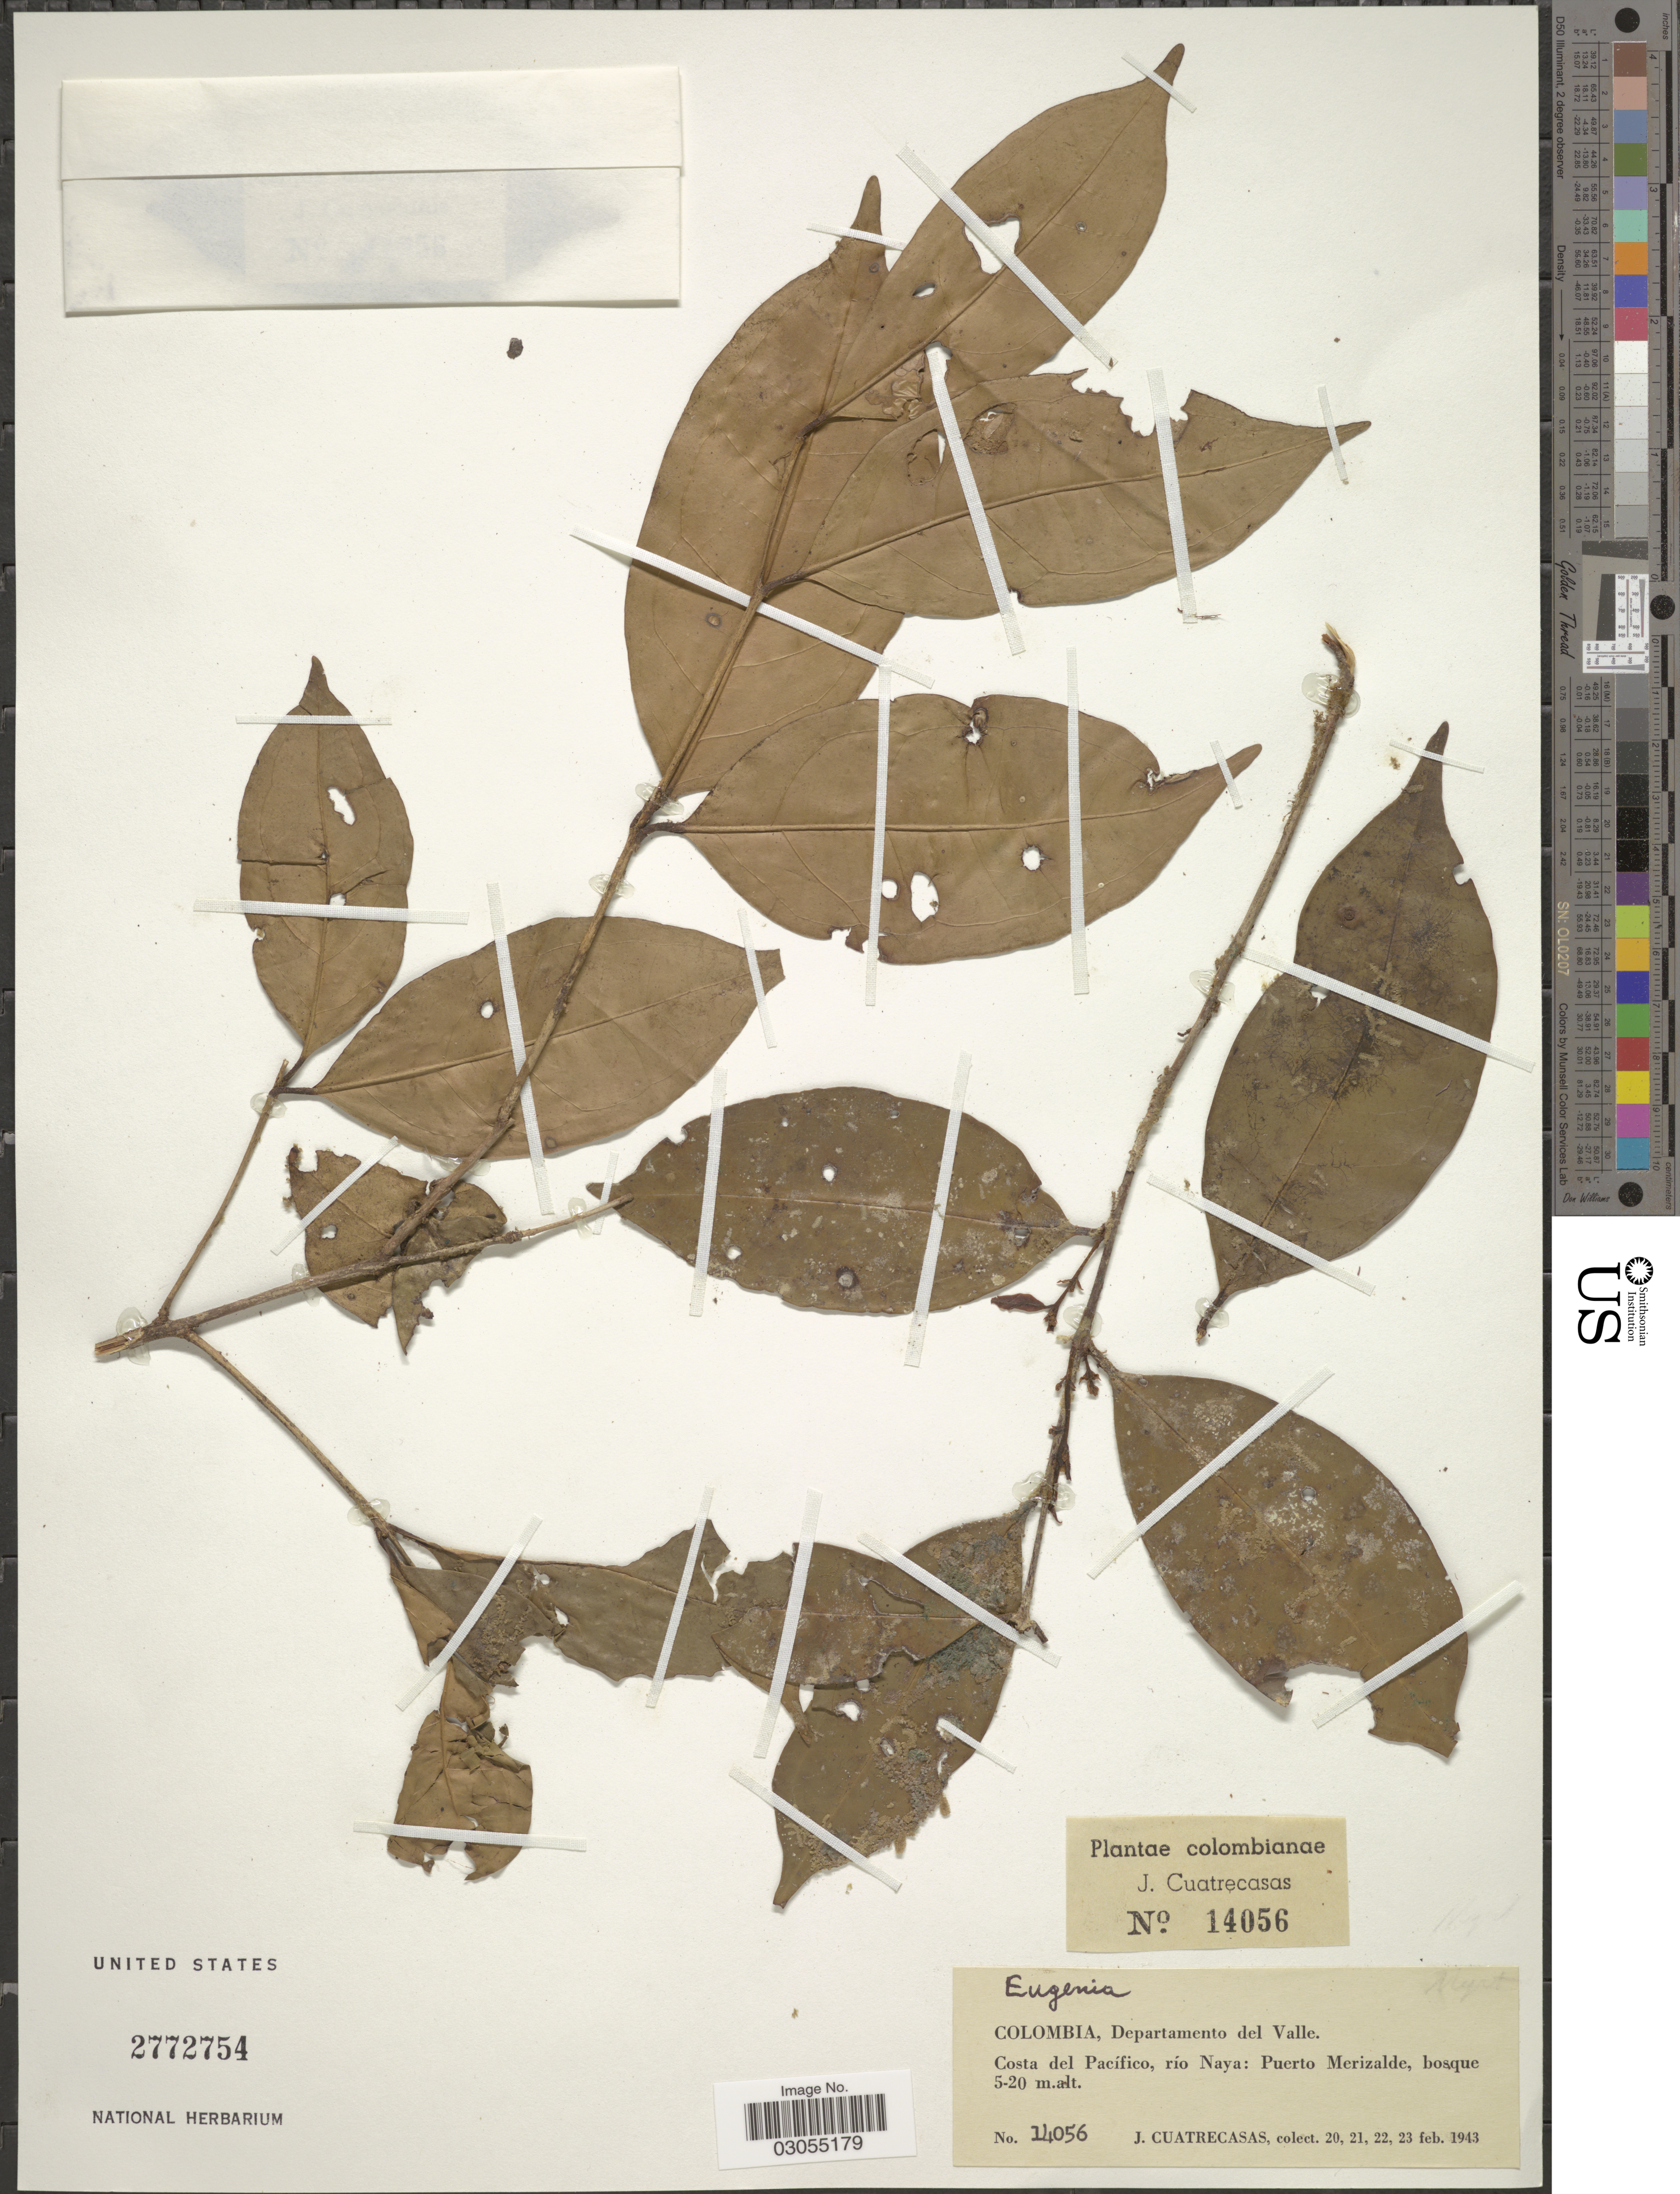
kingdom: Plantae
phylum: Tracheophyta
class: Magnoliopsida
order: Myrtales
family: Myrtaceae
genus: Eugenia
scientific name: Eugenia sp.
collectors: J. Cuatrecasas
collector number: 14056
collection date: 1943-02-20/1943-02-23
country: Colombia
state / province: Valle del Cauca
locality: Departamento del Valle. Costa del Pacífico, río Naya: Puerto Merizalde.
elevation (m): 5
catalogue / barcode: US 2772754